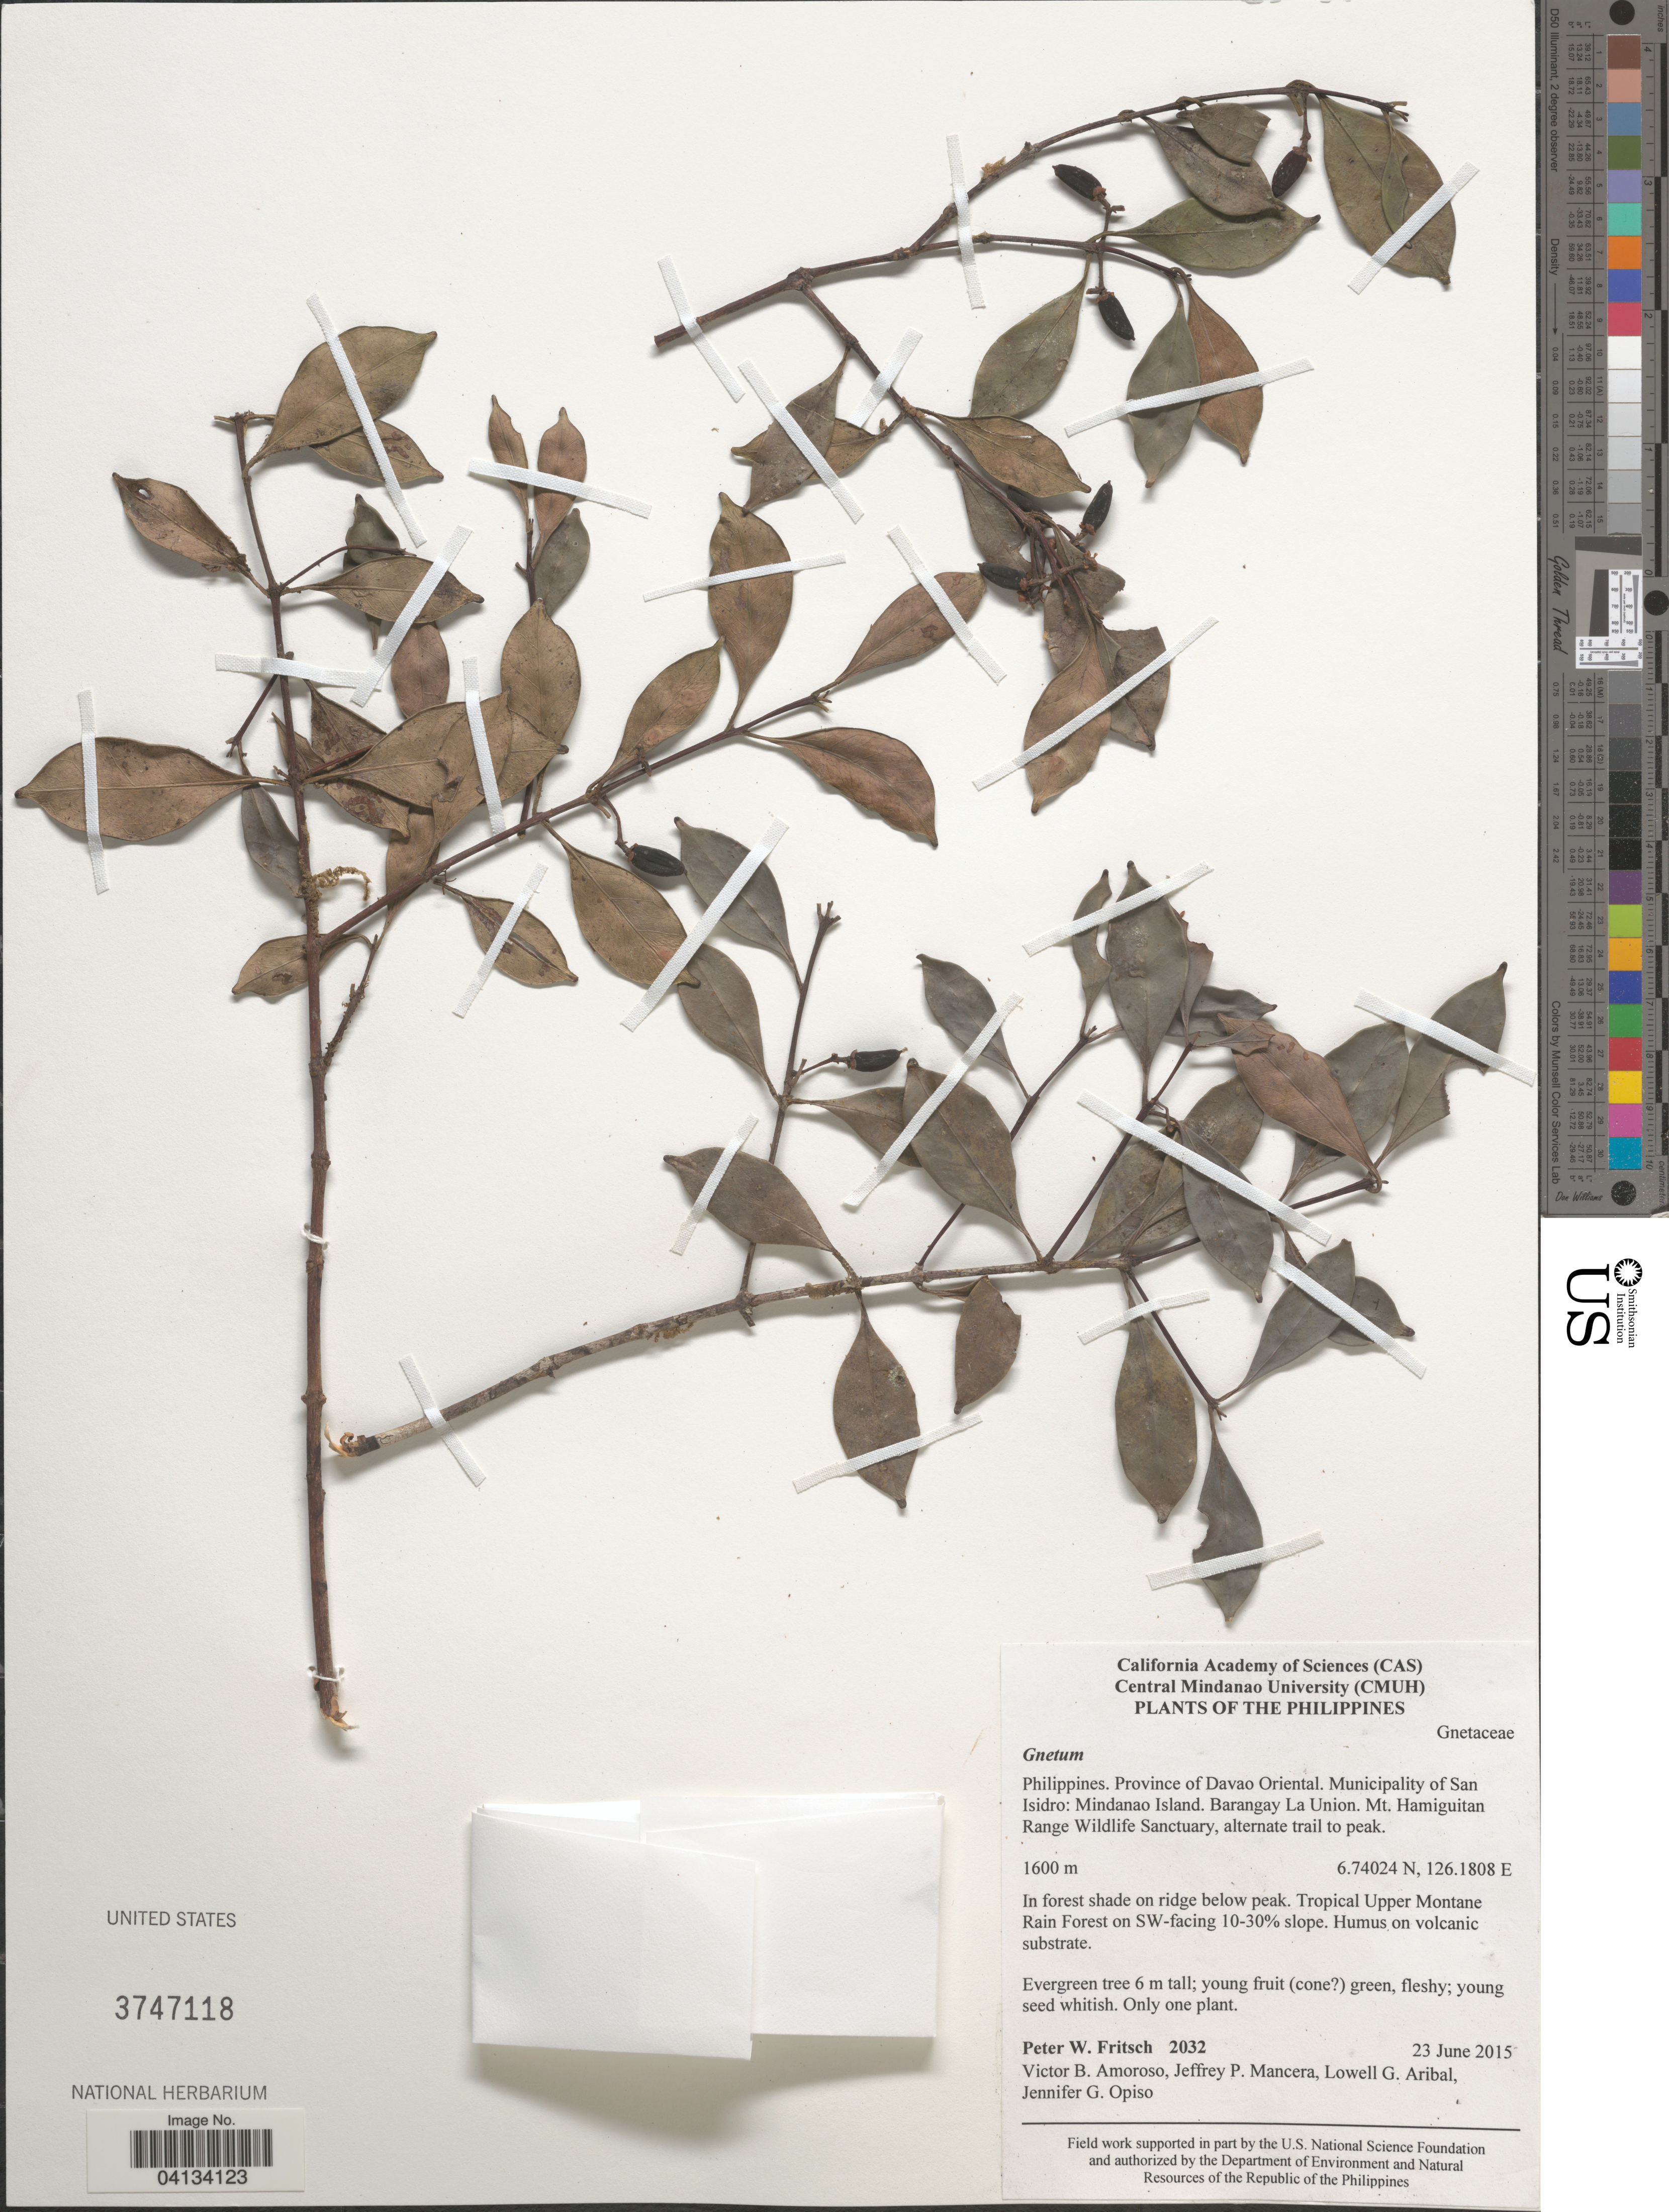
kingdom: Plantae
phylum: Tracheophyta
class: Gnetopsida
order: Gnetales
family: Gnetaceae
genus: Gnetum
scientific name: Gnetum sp.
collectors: P. W. Fritsch, V. Amoroso, J. Mancera, L. Aribal & J. Opiso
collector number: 2032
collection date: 2015-06-23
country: Philippines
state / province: Davao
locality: Province of Davao Oriental. Municipality of San Isidro: Mindanao Island. Barangay La Union. Mt. Hamiguitan Range Wildlife Sanctuary. Tropical Upper Montane Rain Forest on SW-facing 10-30% slope.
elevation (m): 1600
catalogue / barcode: US 3747118